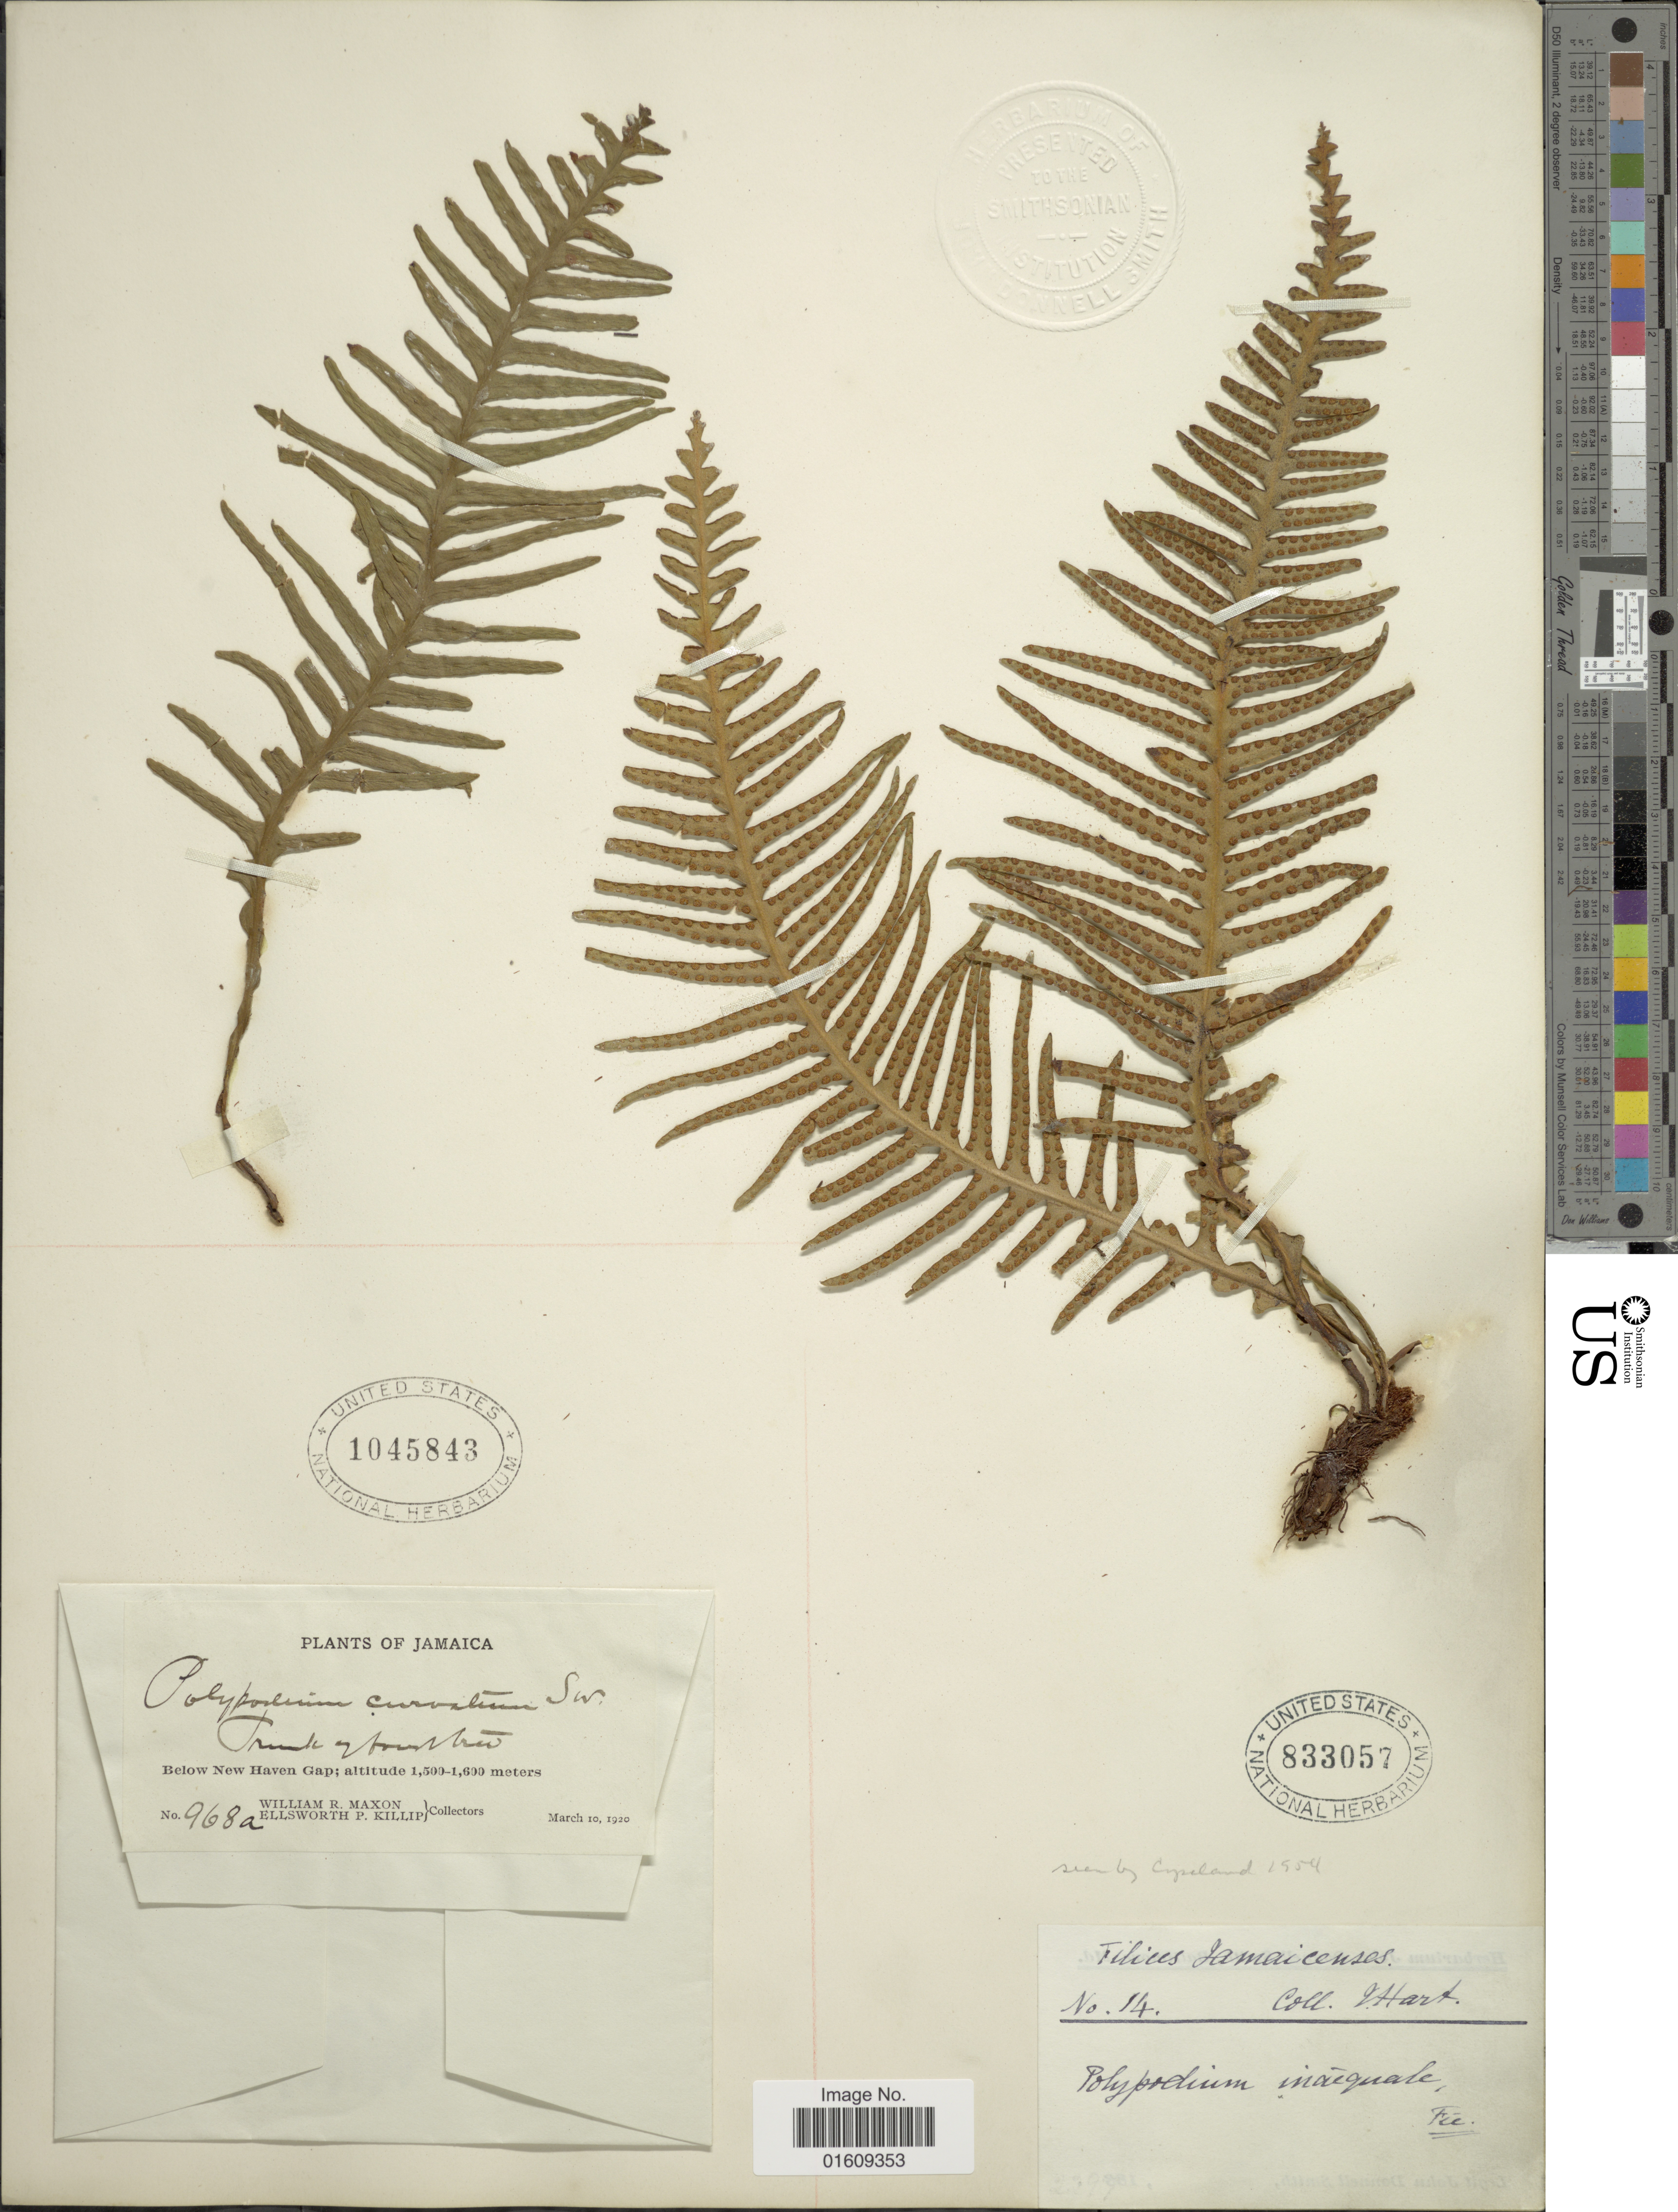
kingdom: Plantae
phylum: Tracheophyta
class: Polypodiopsida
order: Polypodiales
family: Polypodiaceae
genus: Ceradenia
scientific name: Ceradenia curvata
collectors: J. Hart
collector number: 14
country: Jamaica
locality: Jamaicenses.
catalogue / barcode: US 833057-2